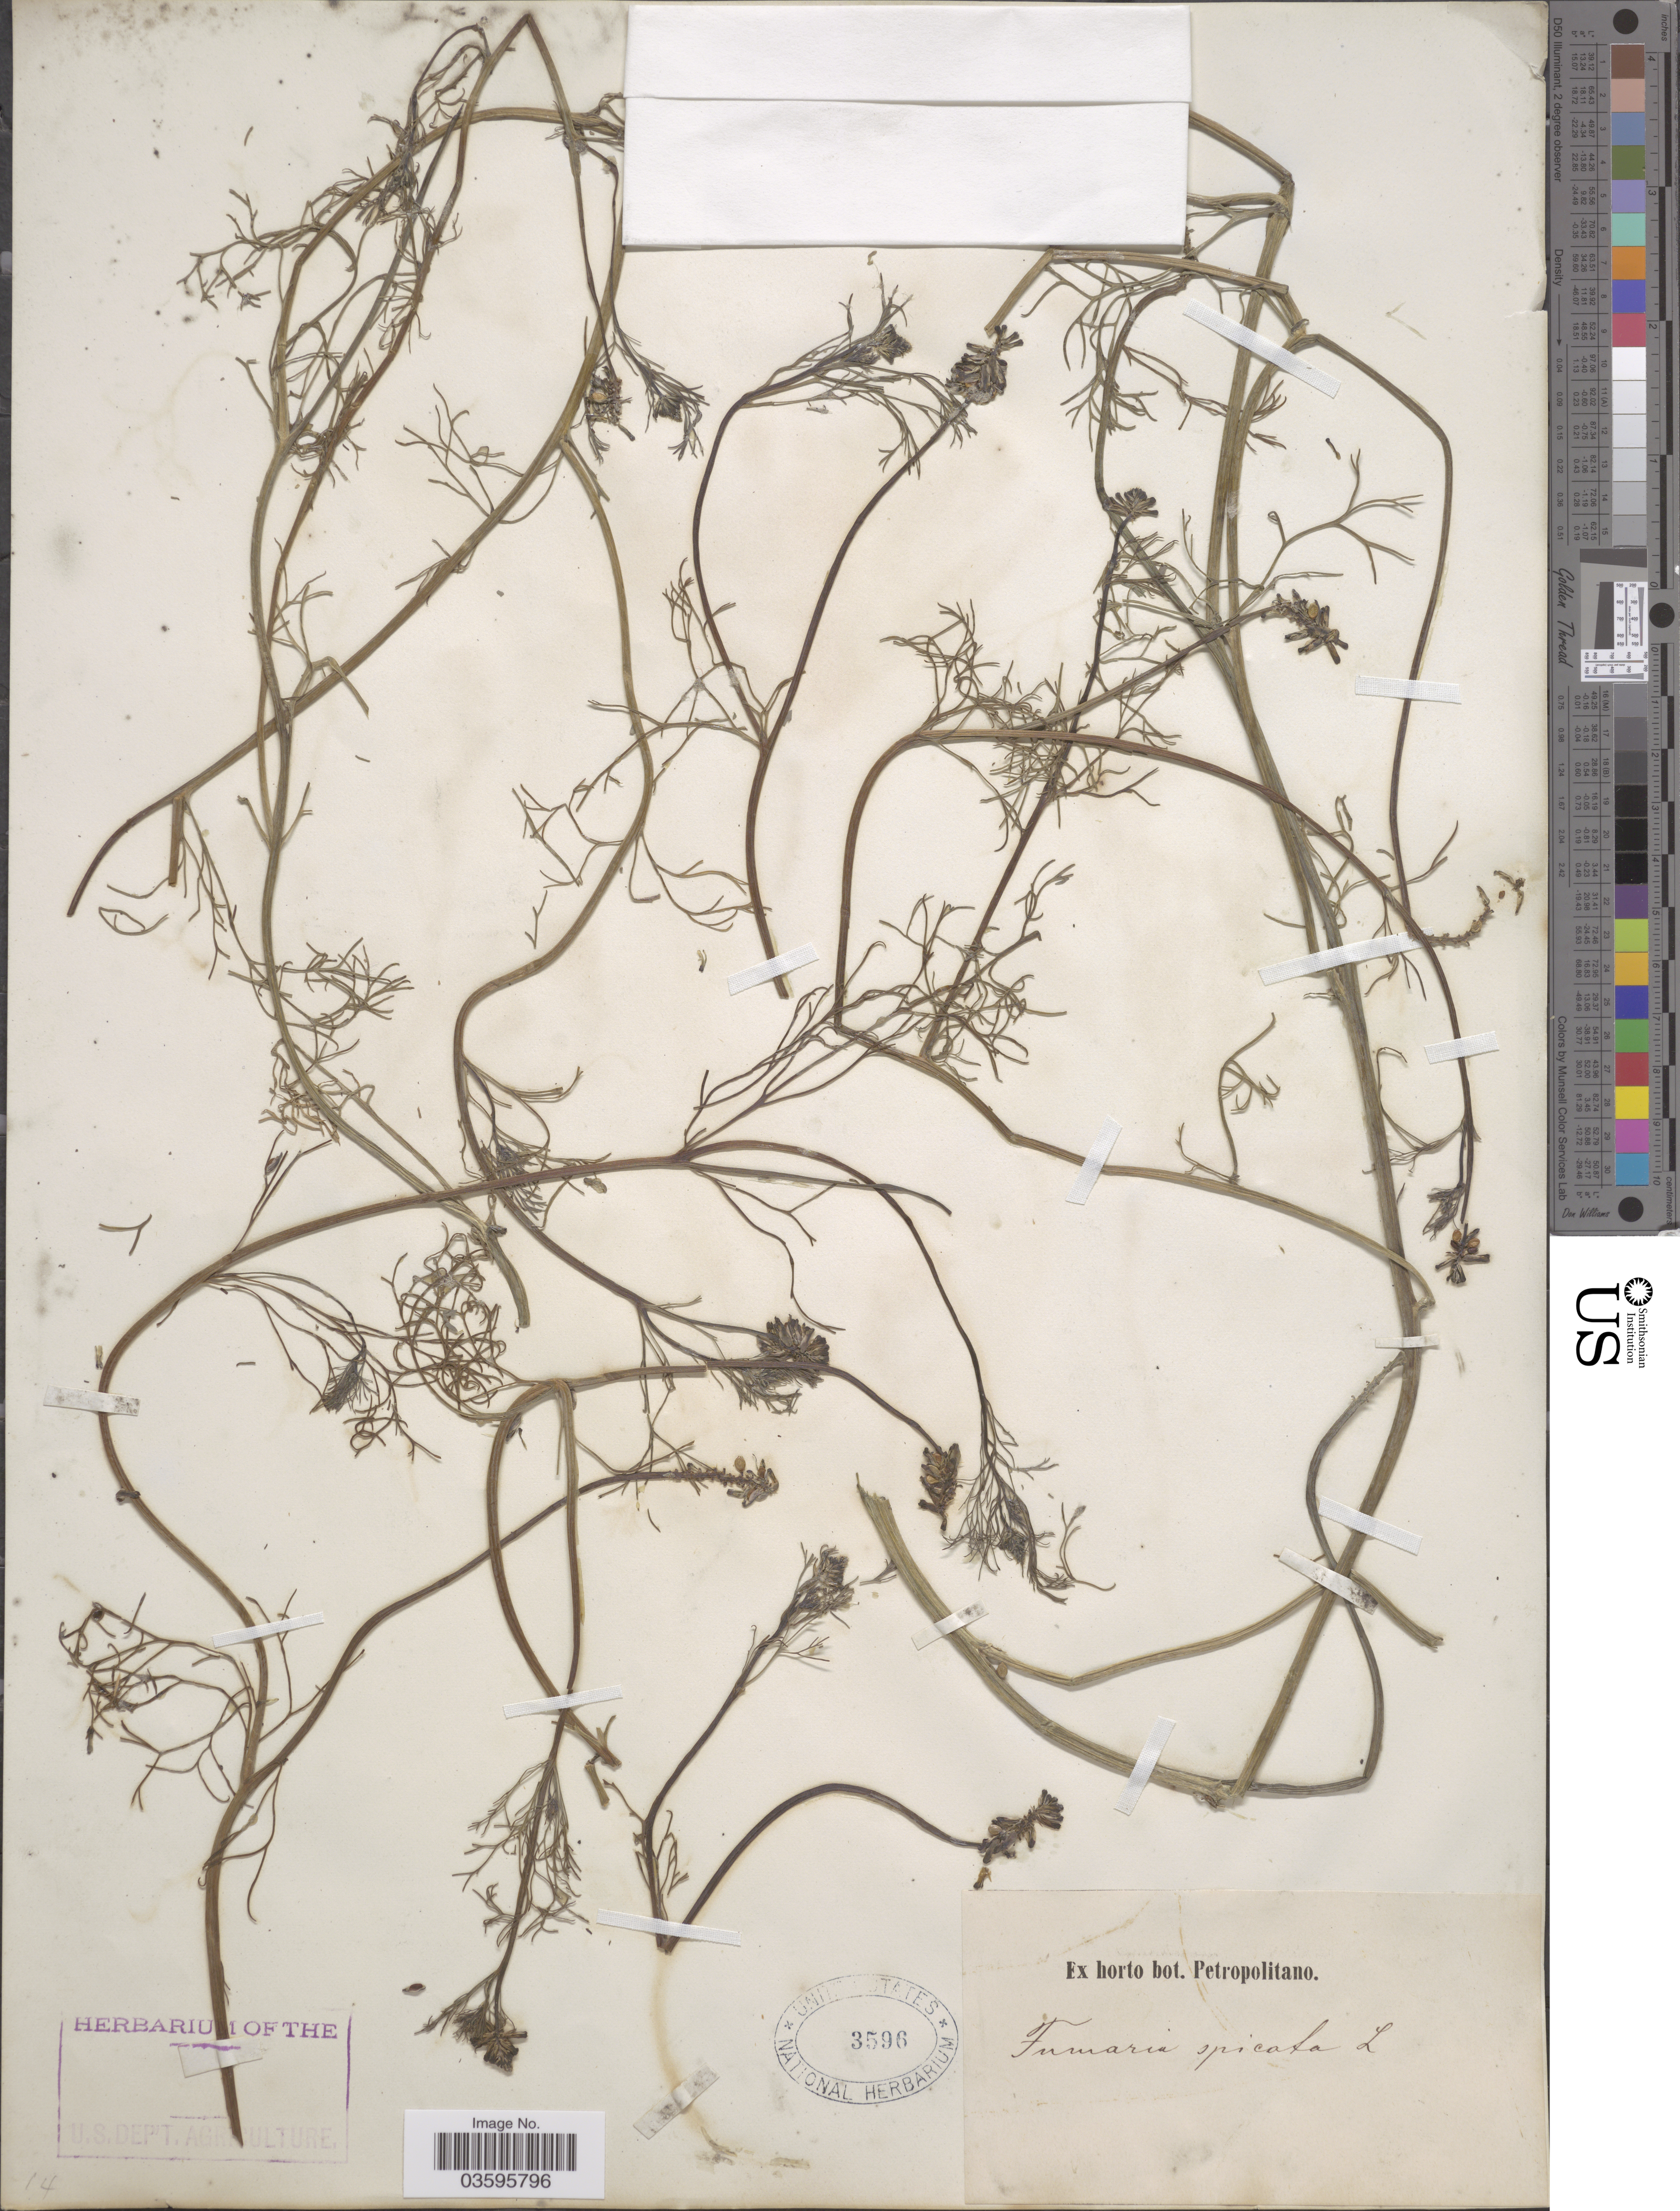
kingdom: Plantae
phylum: Tracheophyta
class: Magnoliopsida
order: Ranunculales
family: Papaveraceae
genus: Platycapnos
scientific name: Platycapnos spicatus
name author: (L.) Bernh.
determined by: Strong, M. T., (US), Smithsonian Institution - National Museum of Natural History (UNITED STATES)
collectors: ex Horto Bot. Petropolitano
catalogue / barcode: US 3596